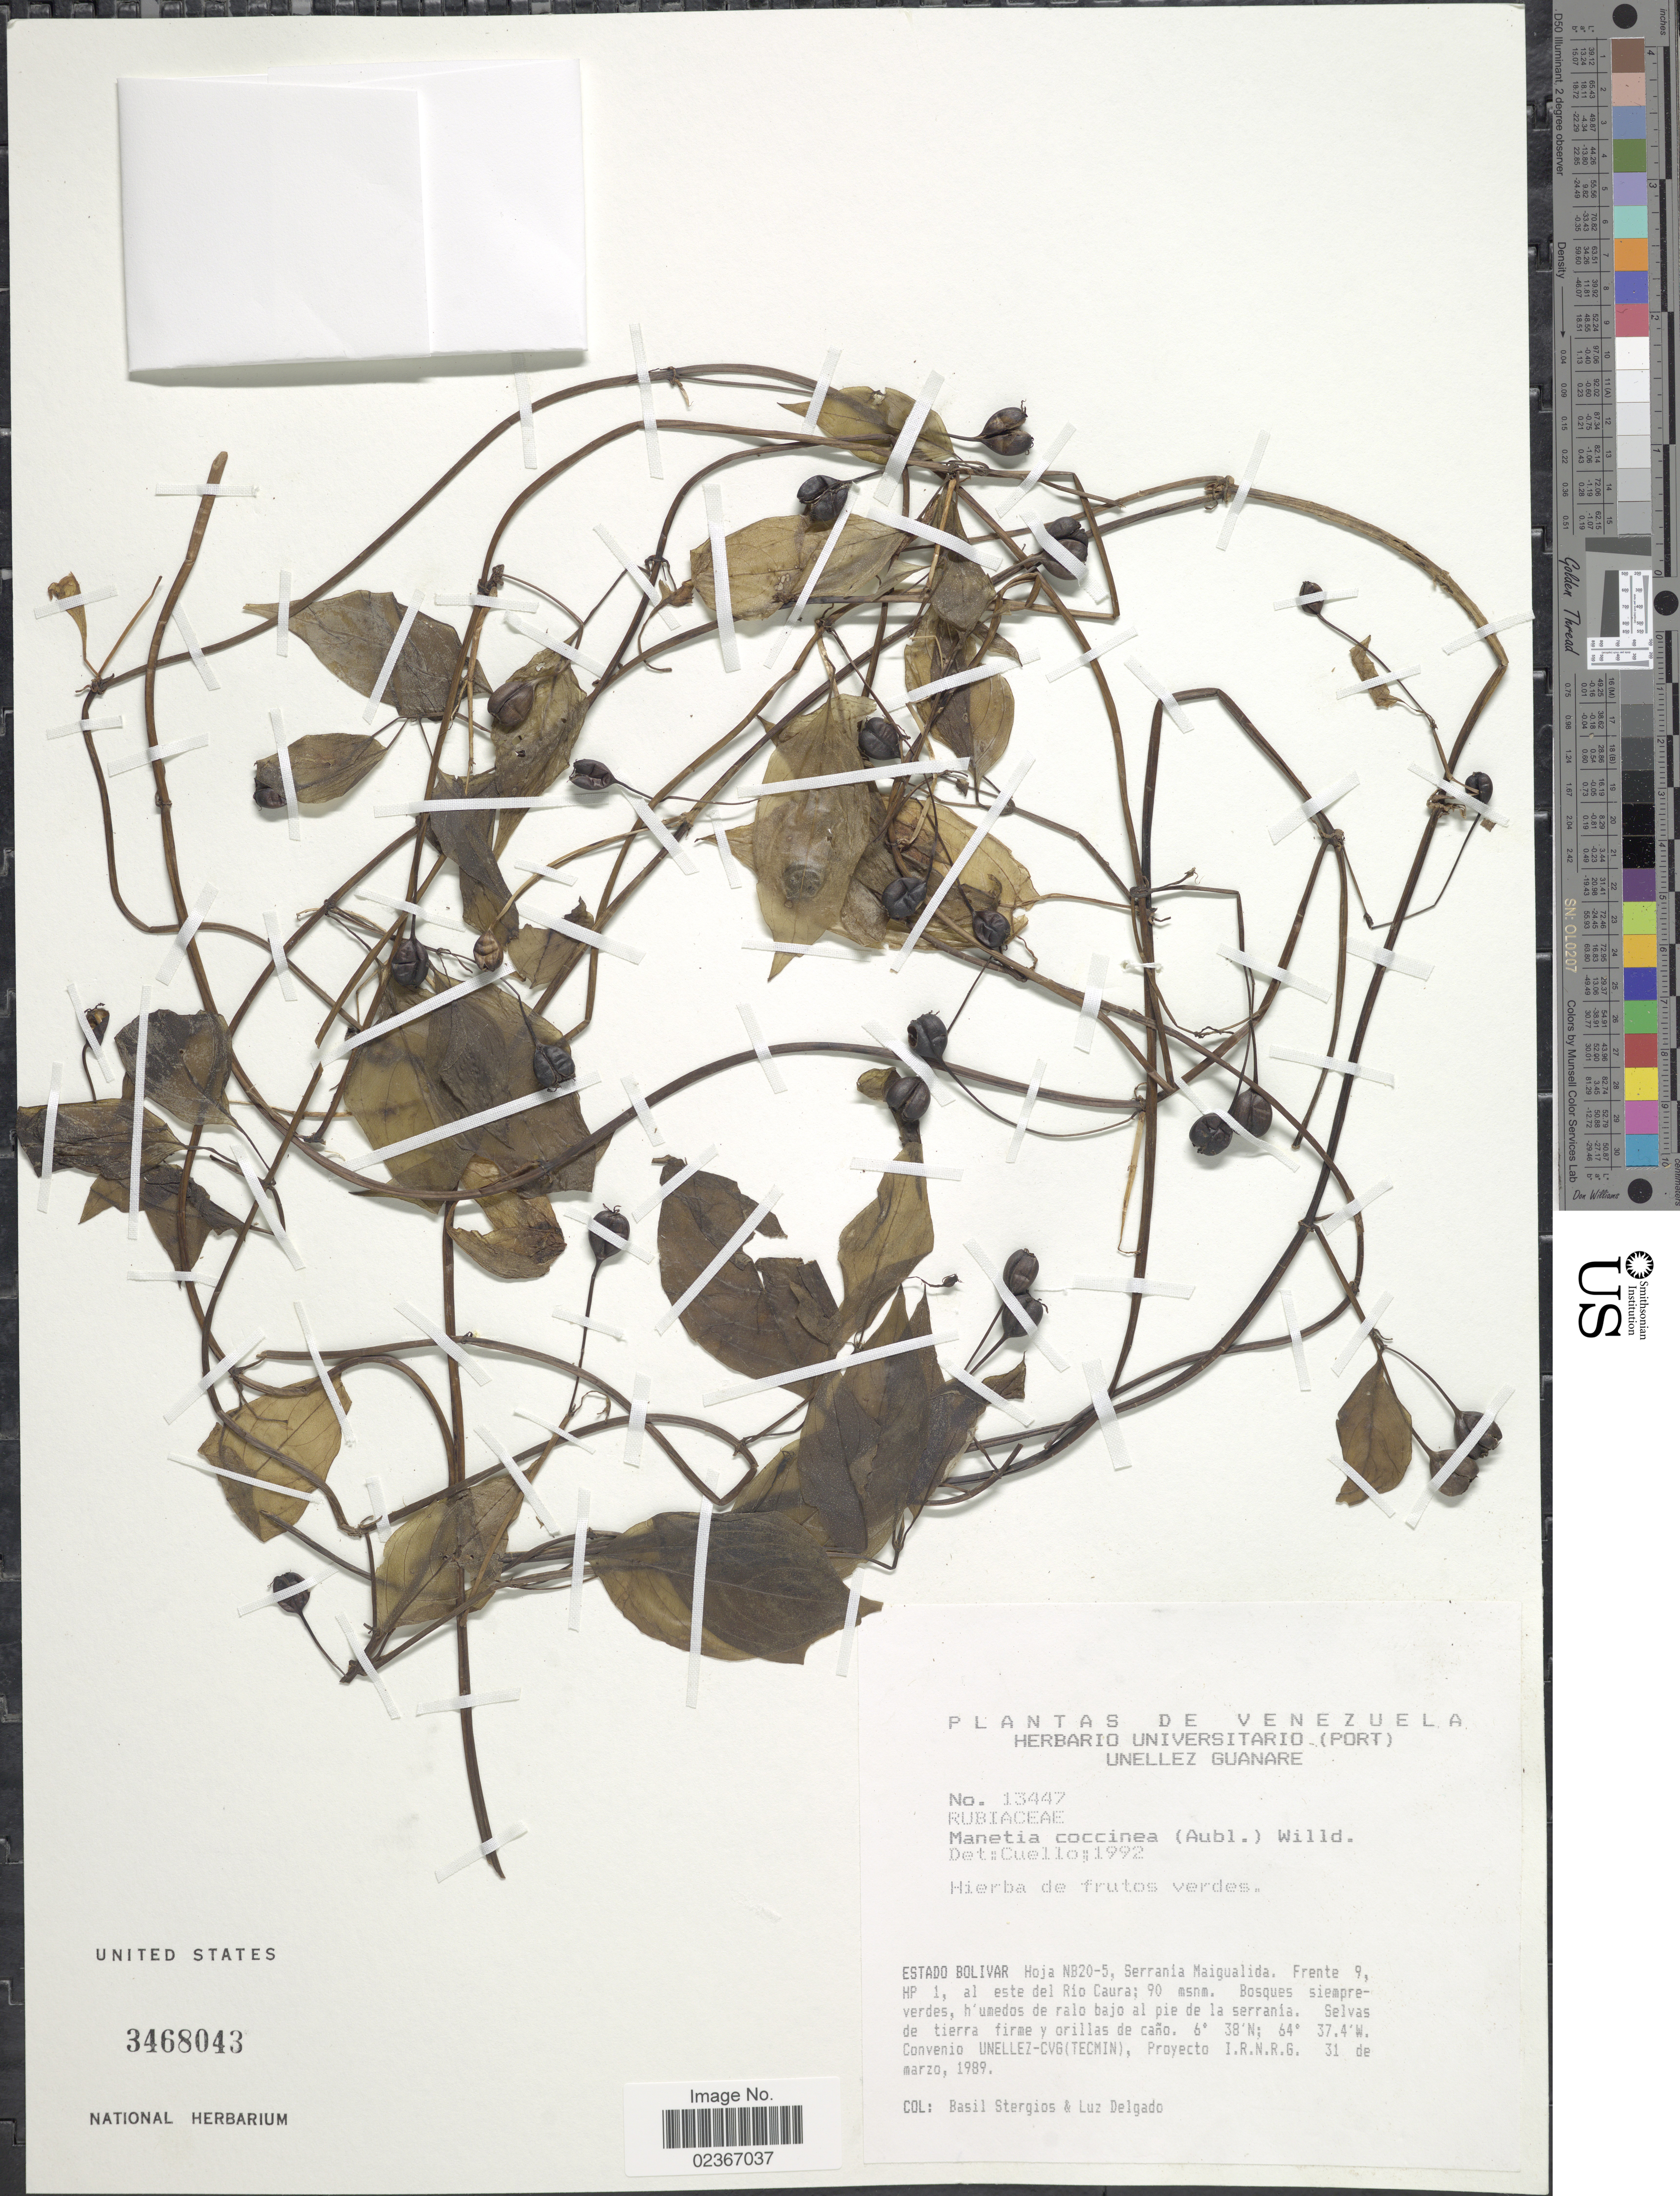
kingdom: Plantae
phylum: Tracheophyta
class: Magnoliopsida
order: Gentianales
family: Rubiaceae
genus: Manettia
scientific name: Manettia coccinea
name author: (Aubl.) Willd.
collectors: B. G. Stergios & L. Delgado V.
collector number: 13447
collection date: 1989-03-31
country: Venezuela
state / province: Bolivar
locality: Serrania Maigualida, E del río Caura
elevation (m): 90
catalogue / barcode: US 3468043